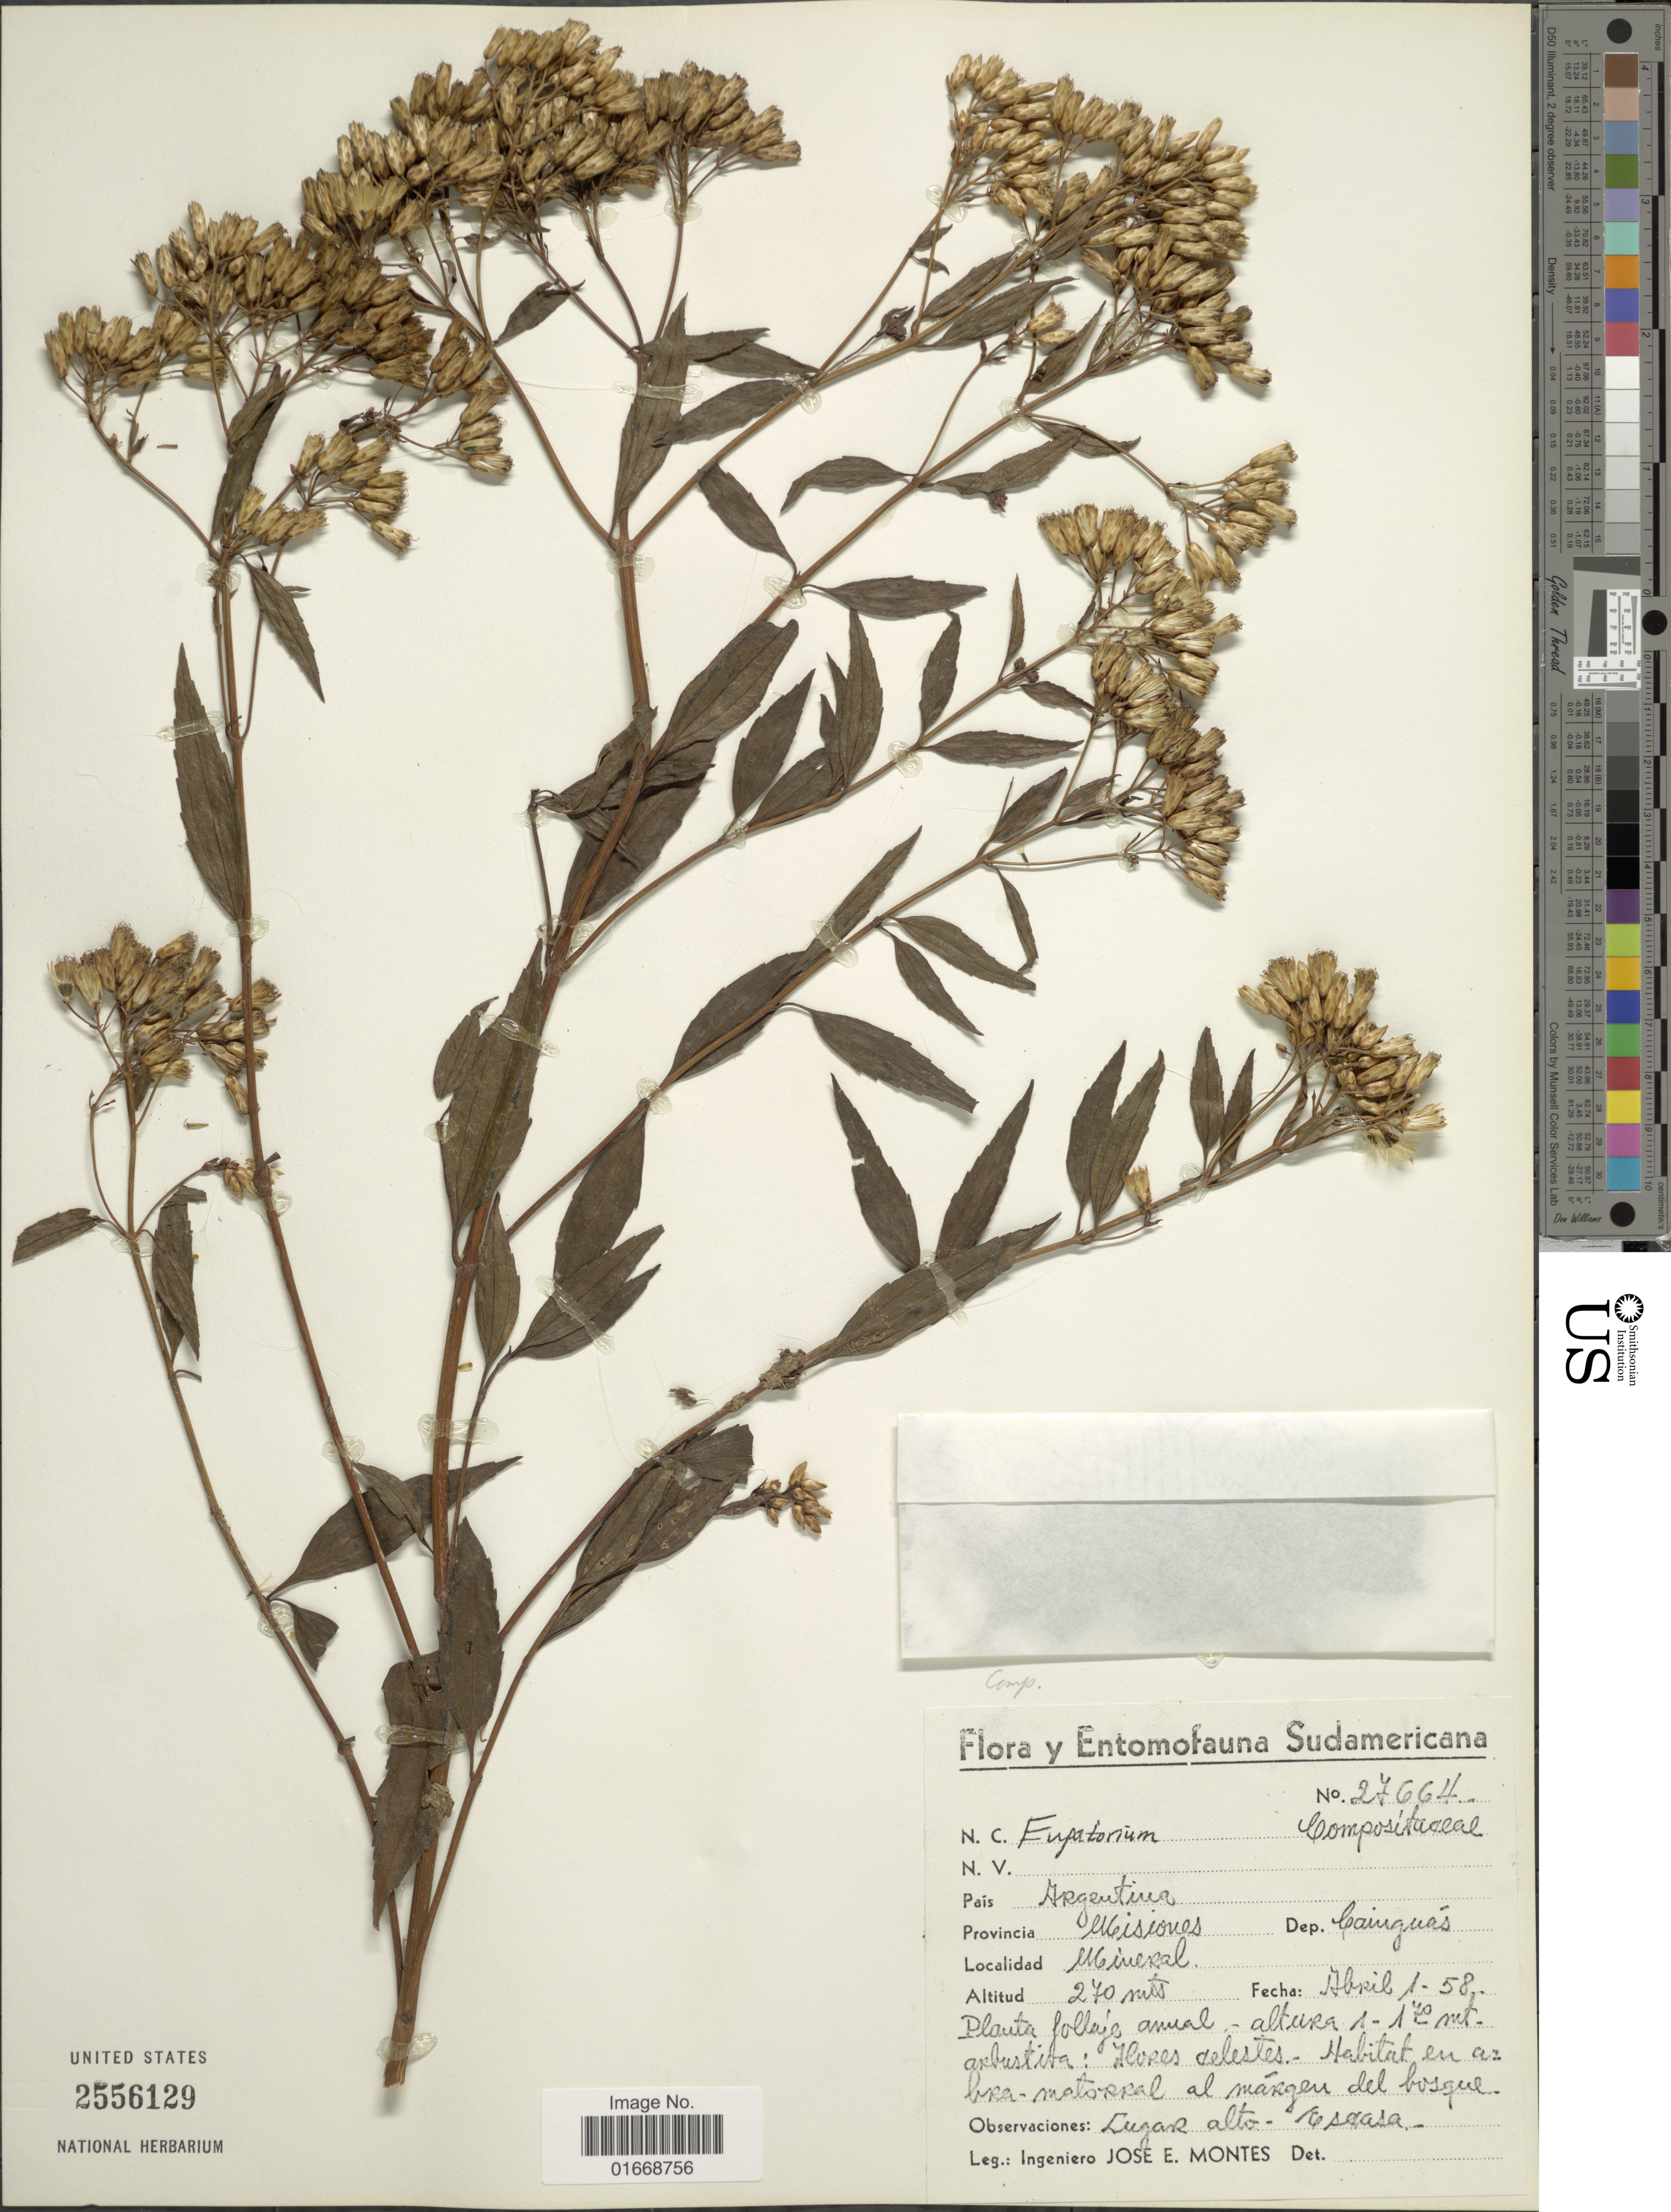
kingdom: Plantae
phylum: Tracheophyta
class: Magnoliopsida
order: Asterales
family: Asteraceae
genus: Chromolaena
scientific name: Chromolaena laevigatum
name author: Lam.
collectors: J. E. Montes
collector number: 27664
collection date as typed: Transcribed d/m/y: 1/4/58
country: Argentina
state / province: Misiones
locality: Provincia Misiones, Dep. Cainguas, Mineral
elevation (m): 270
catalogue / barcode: US 2556129